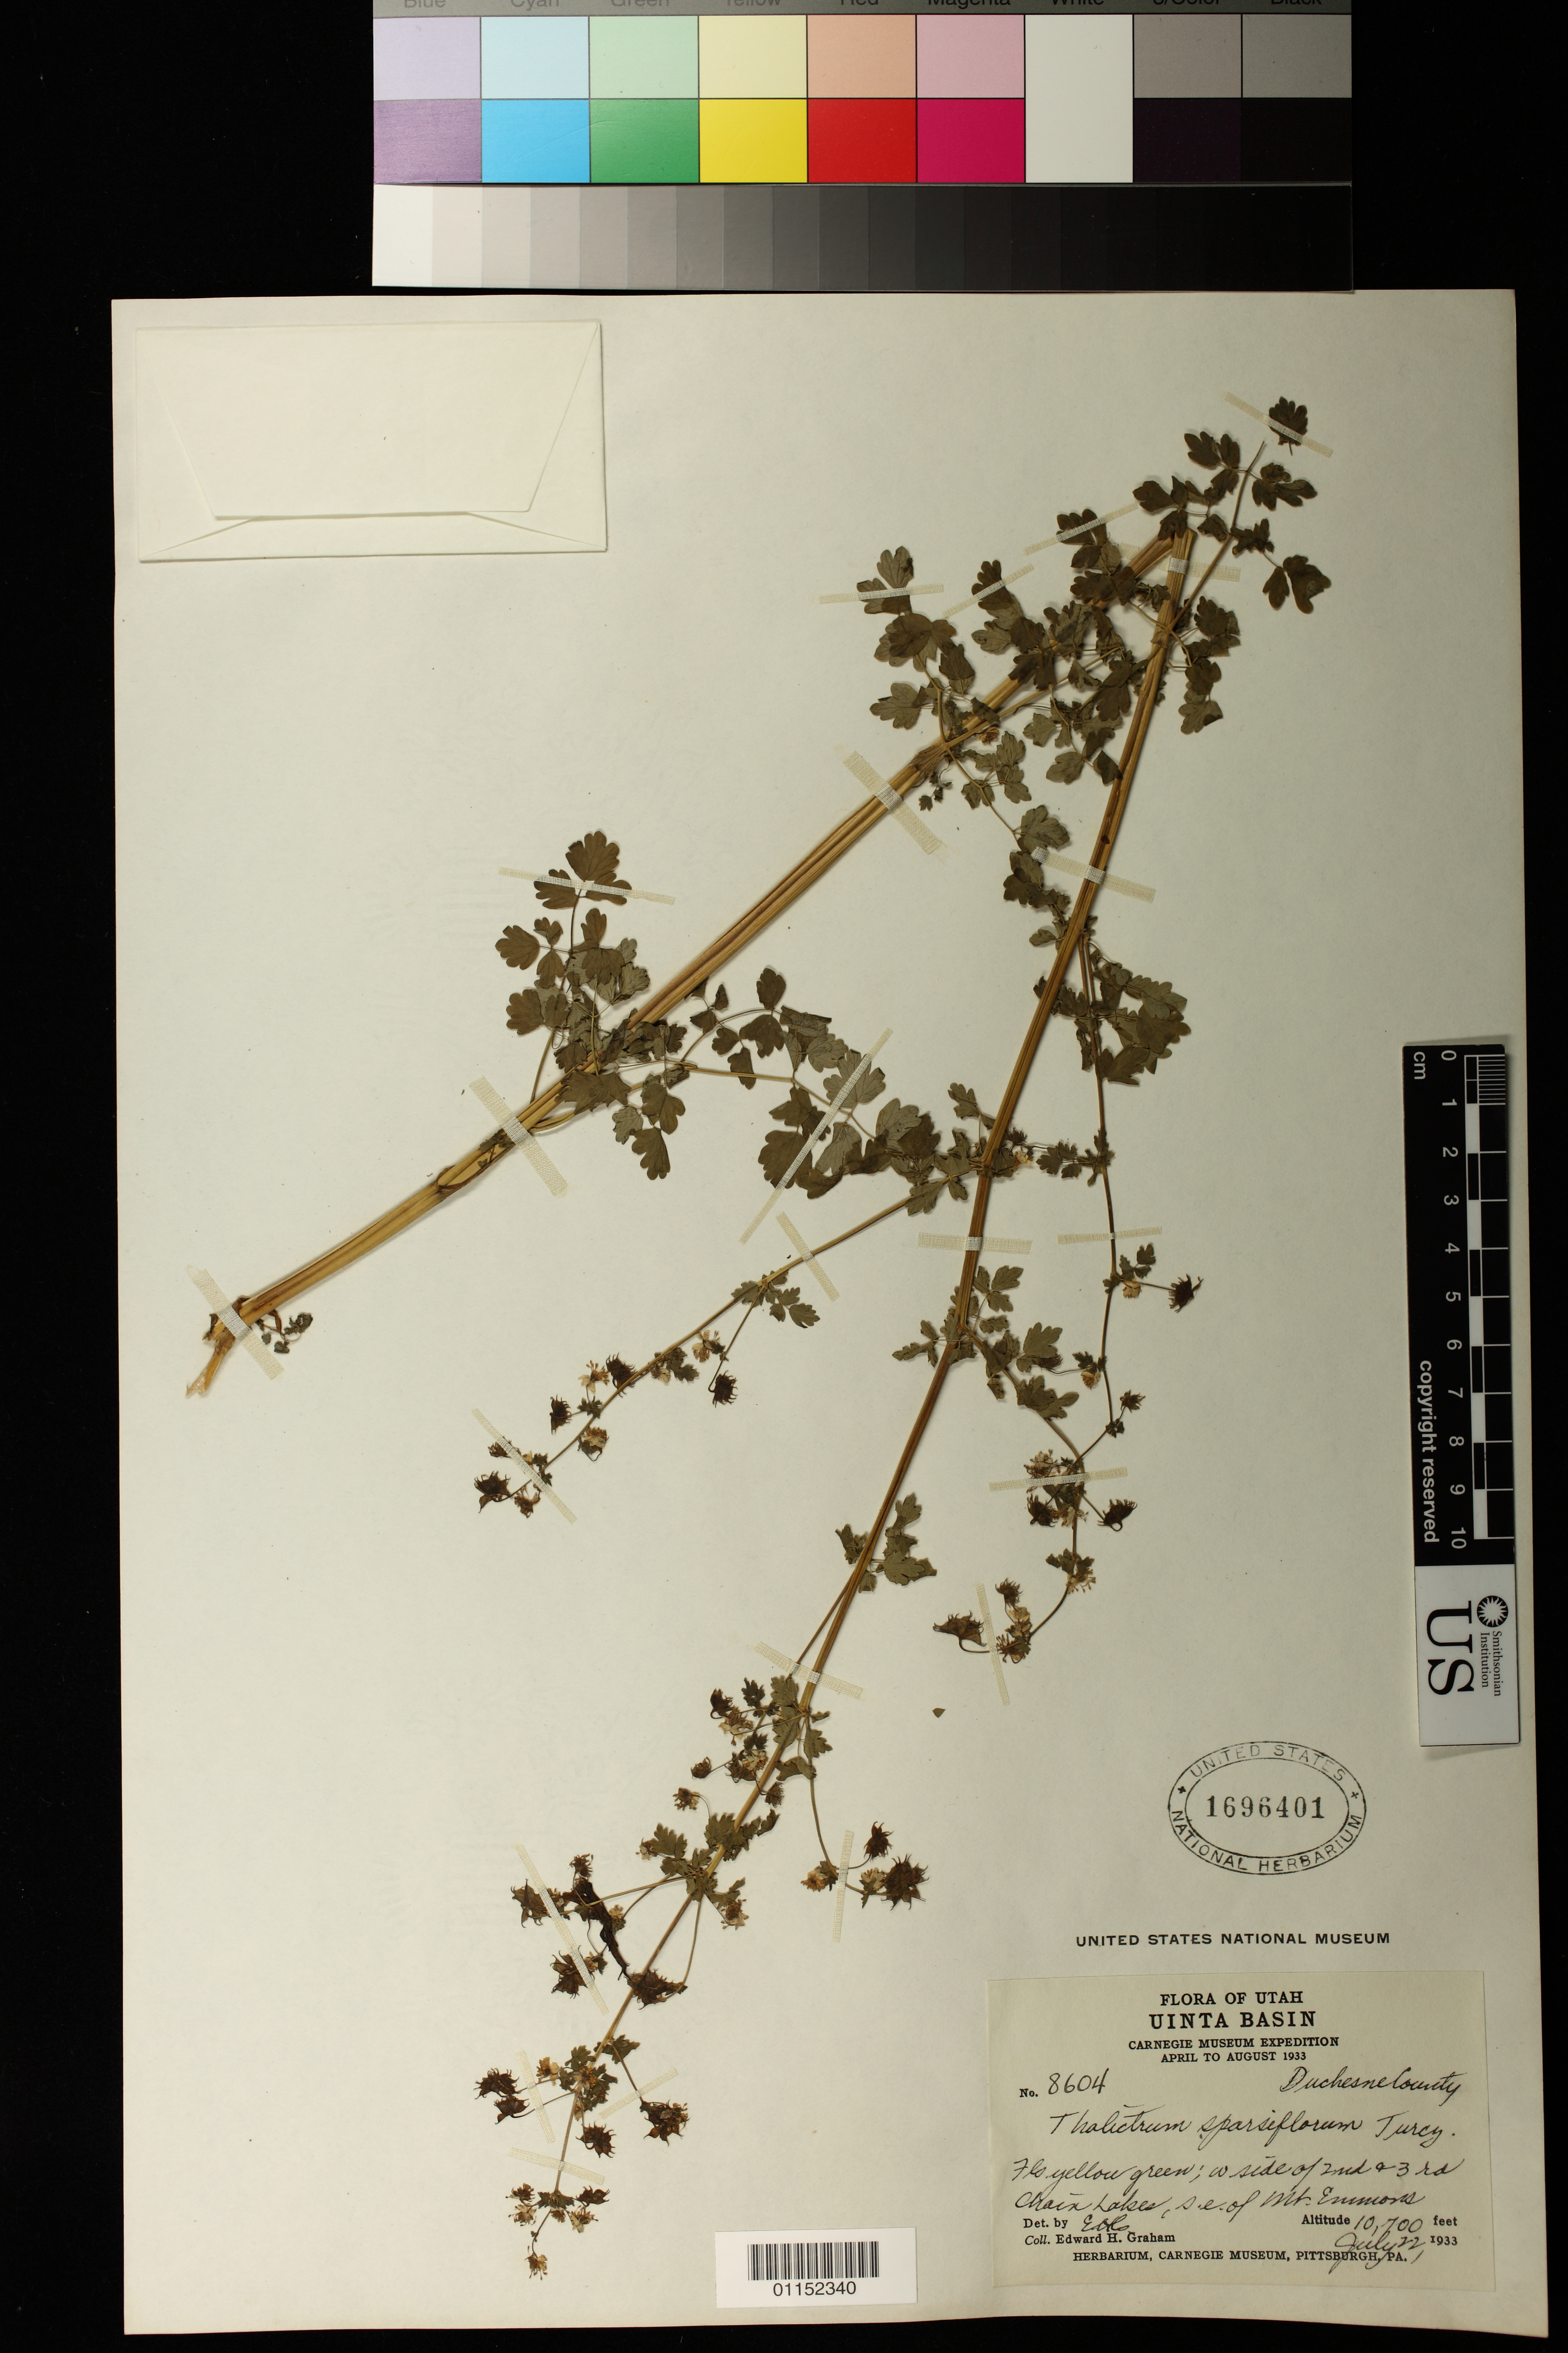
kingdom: Plantae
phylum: Tracheophyta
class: Magnoliopsida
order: Ranunculales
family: Ranunculaceae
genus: Thalictrum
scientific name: Thalictrum sparsiflorum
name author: Turcz. ex Fisch. & C.A. Mey.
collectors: E. H. Graham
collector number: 8604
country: United States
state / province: Utah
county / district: Duchesne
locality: W side of 2nd and 3rd Chain Lakes, WE of Mt. Emmons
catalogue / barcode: US 1696401